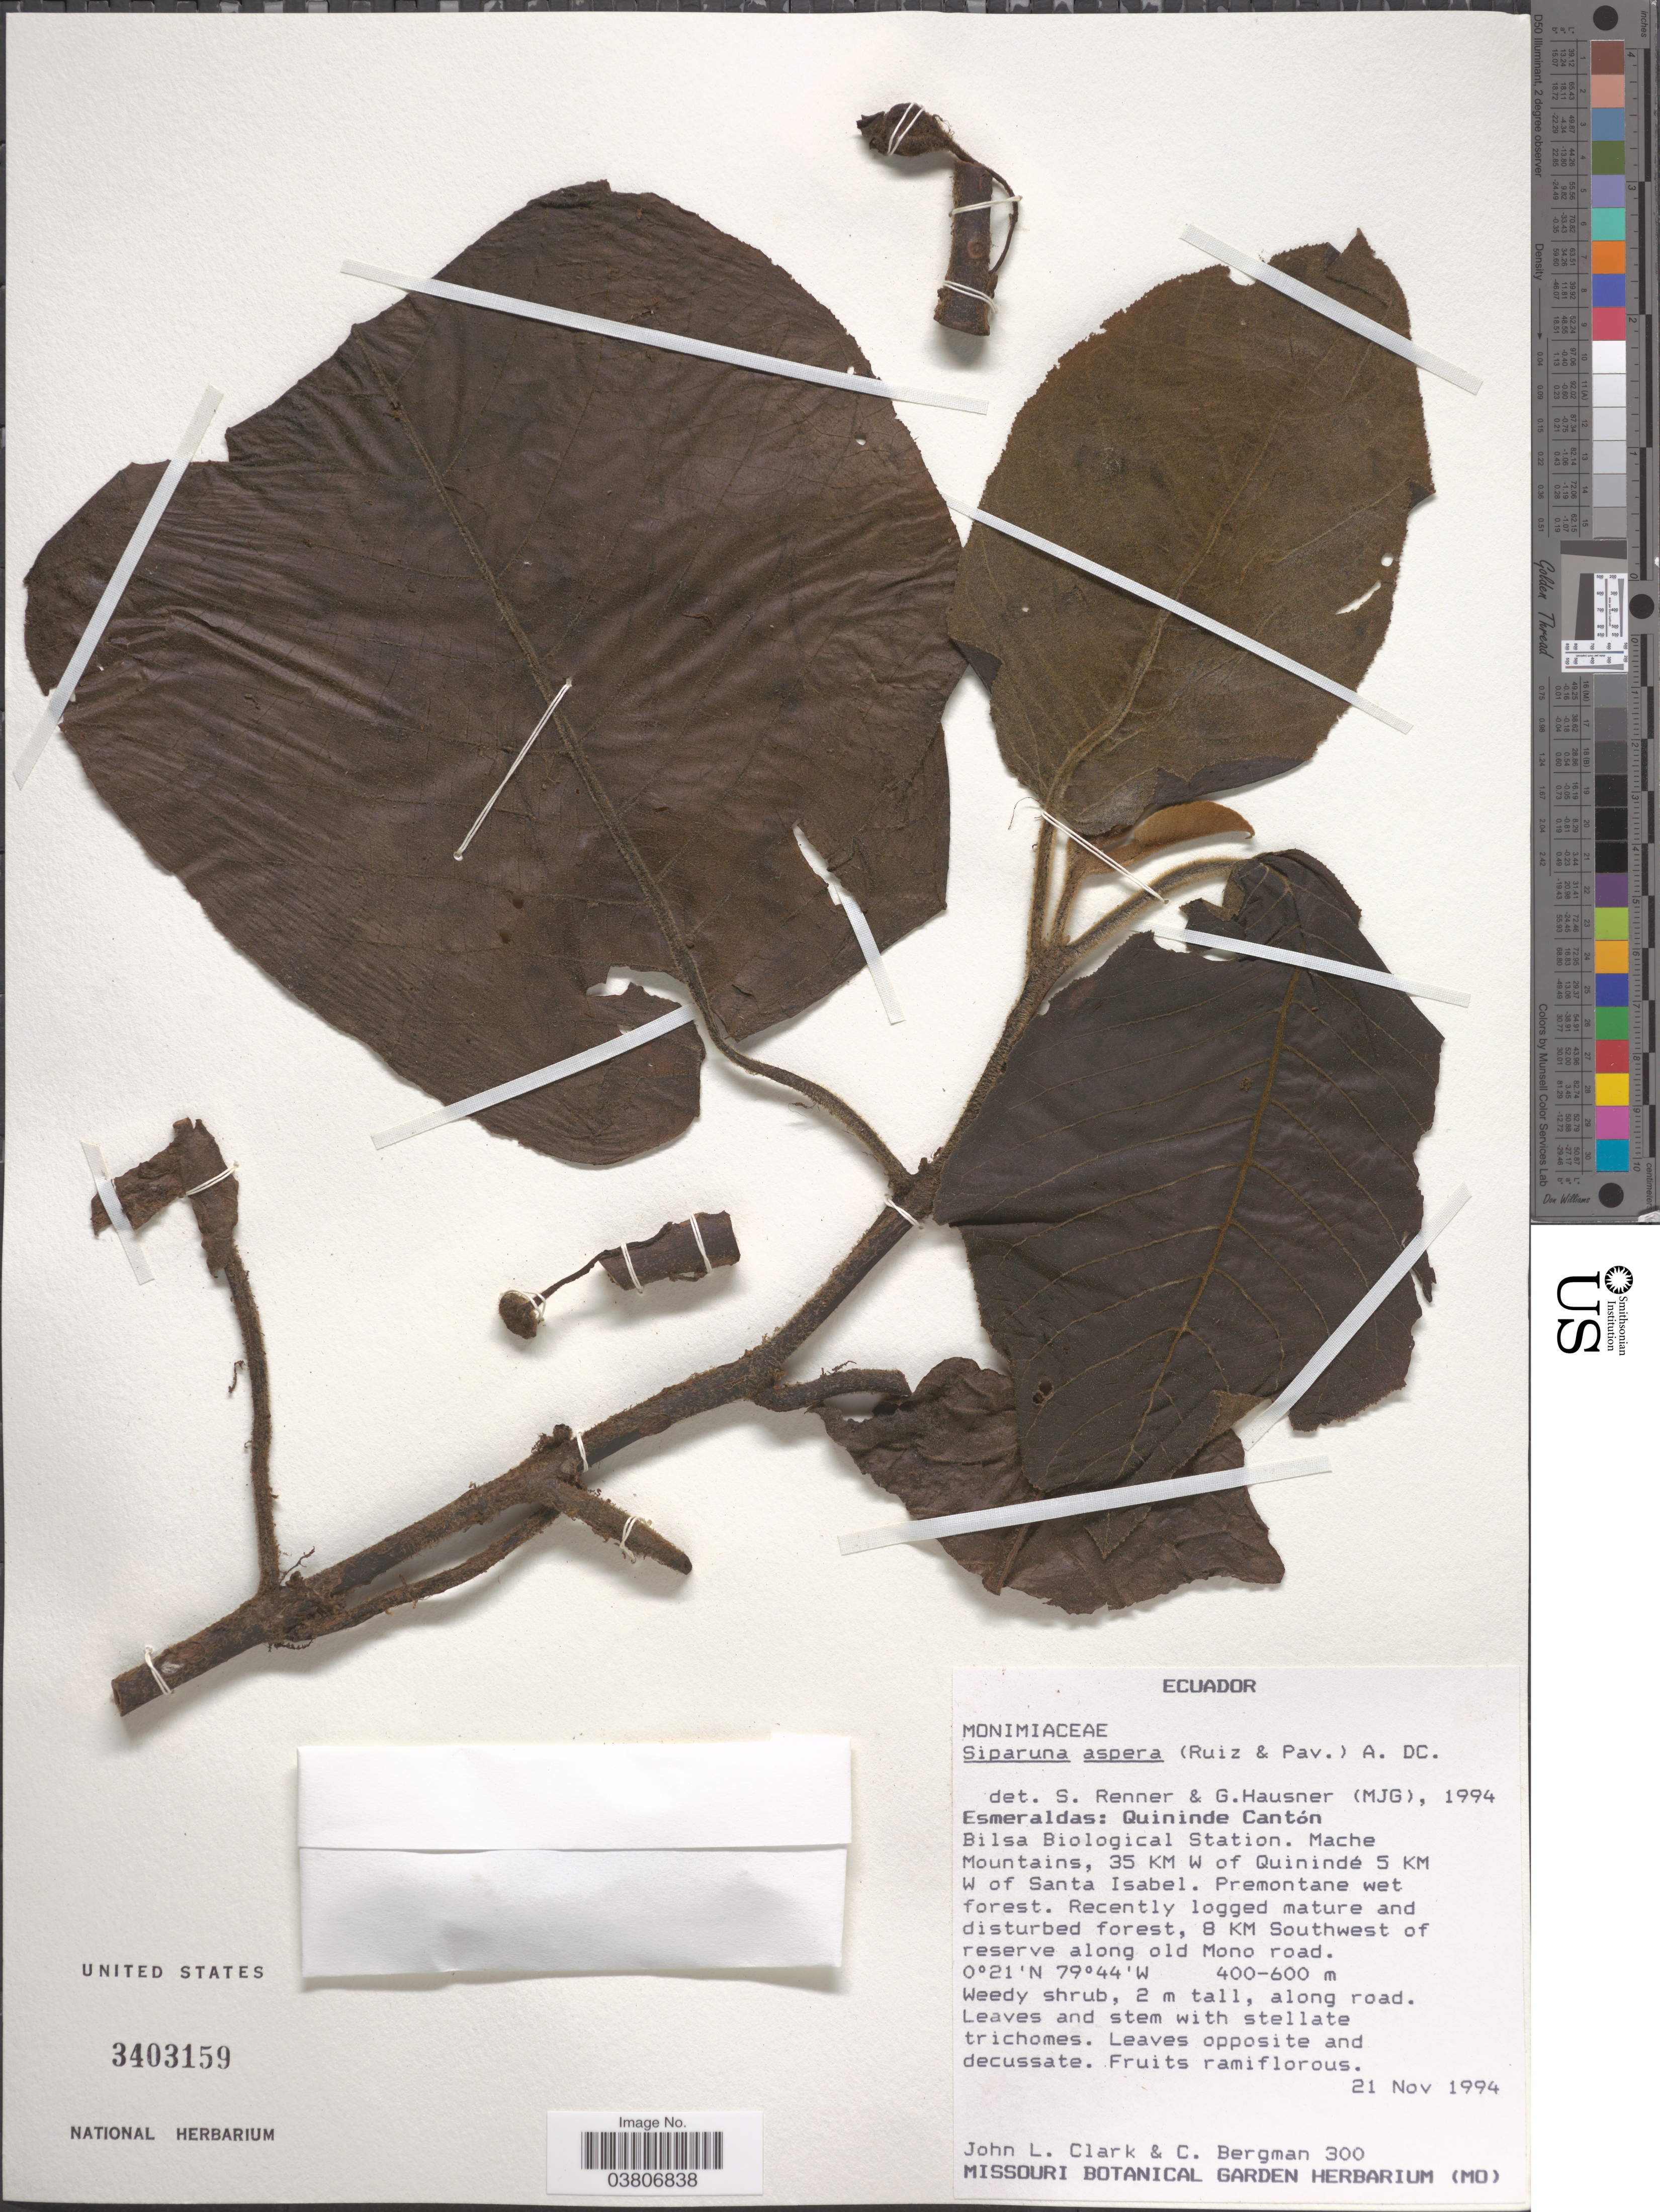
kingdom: Plantae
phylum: Tracheophyta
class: Magnoliopsida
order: Laurales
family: Siparunaceae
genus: Siparuna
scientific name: Siparuna aspera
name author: (Ruiz & Pav.) A. DC.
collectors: J. L. Clark & C. Bergman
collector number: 300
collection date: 1994-11-21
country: Ecuador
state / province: Esmeraldas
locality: Quininde Cantón. Bilsa Biological Station. Mache Mountains, 35 Km W of Quinindé 5 Km W of Santa Isabel. 8 Km Southwest of reserve along old Mono road.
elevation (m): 400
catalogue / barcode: US 3403159